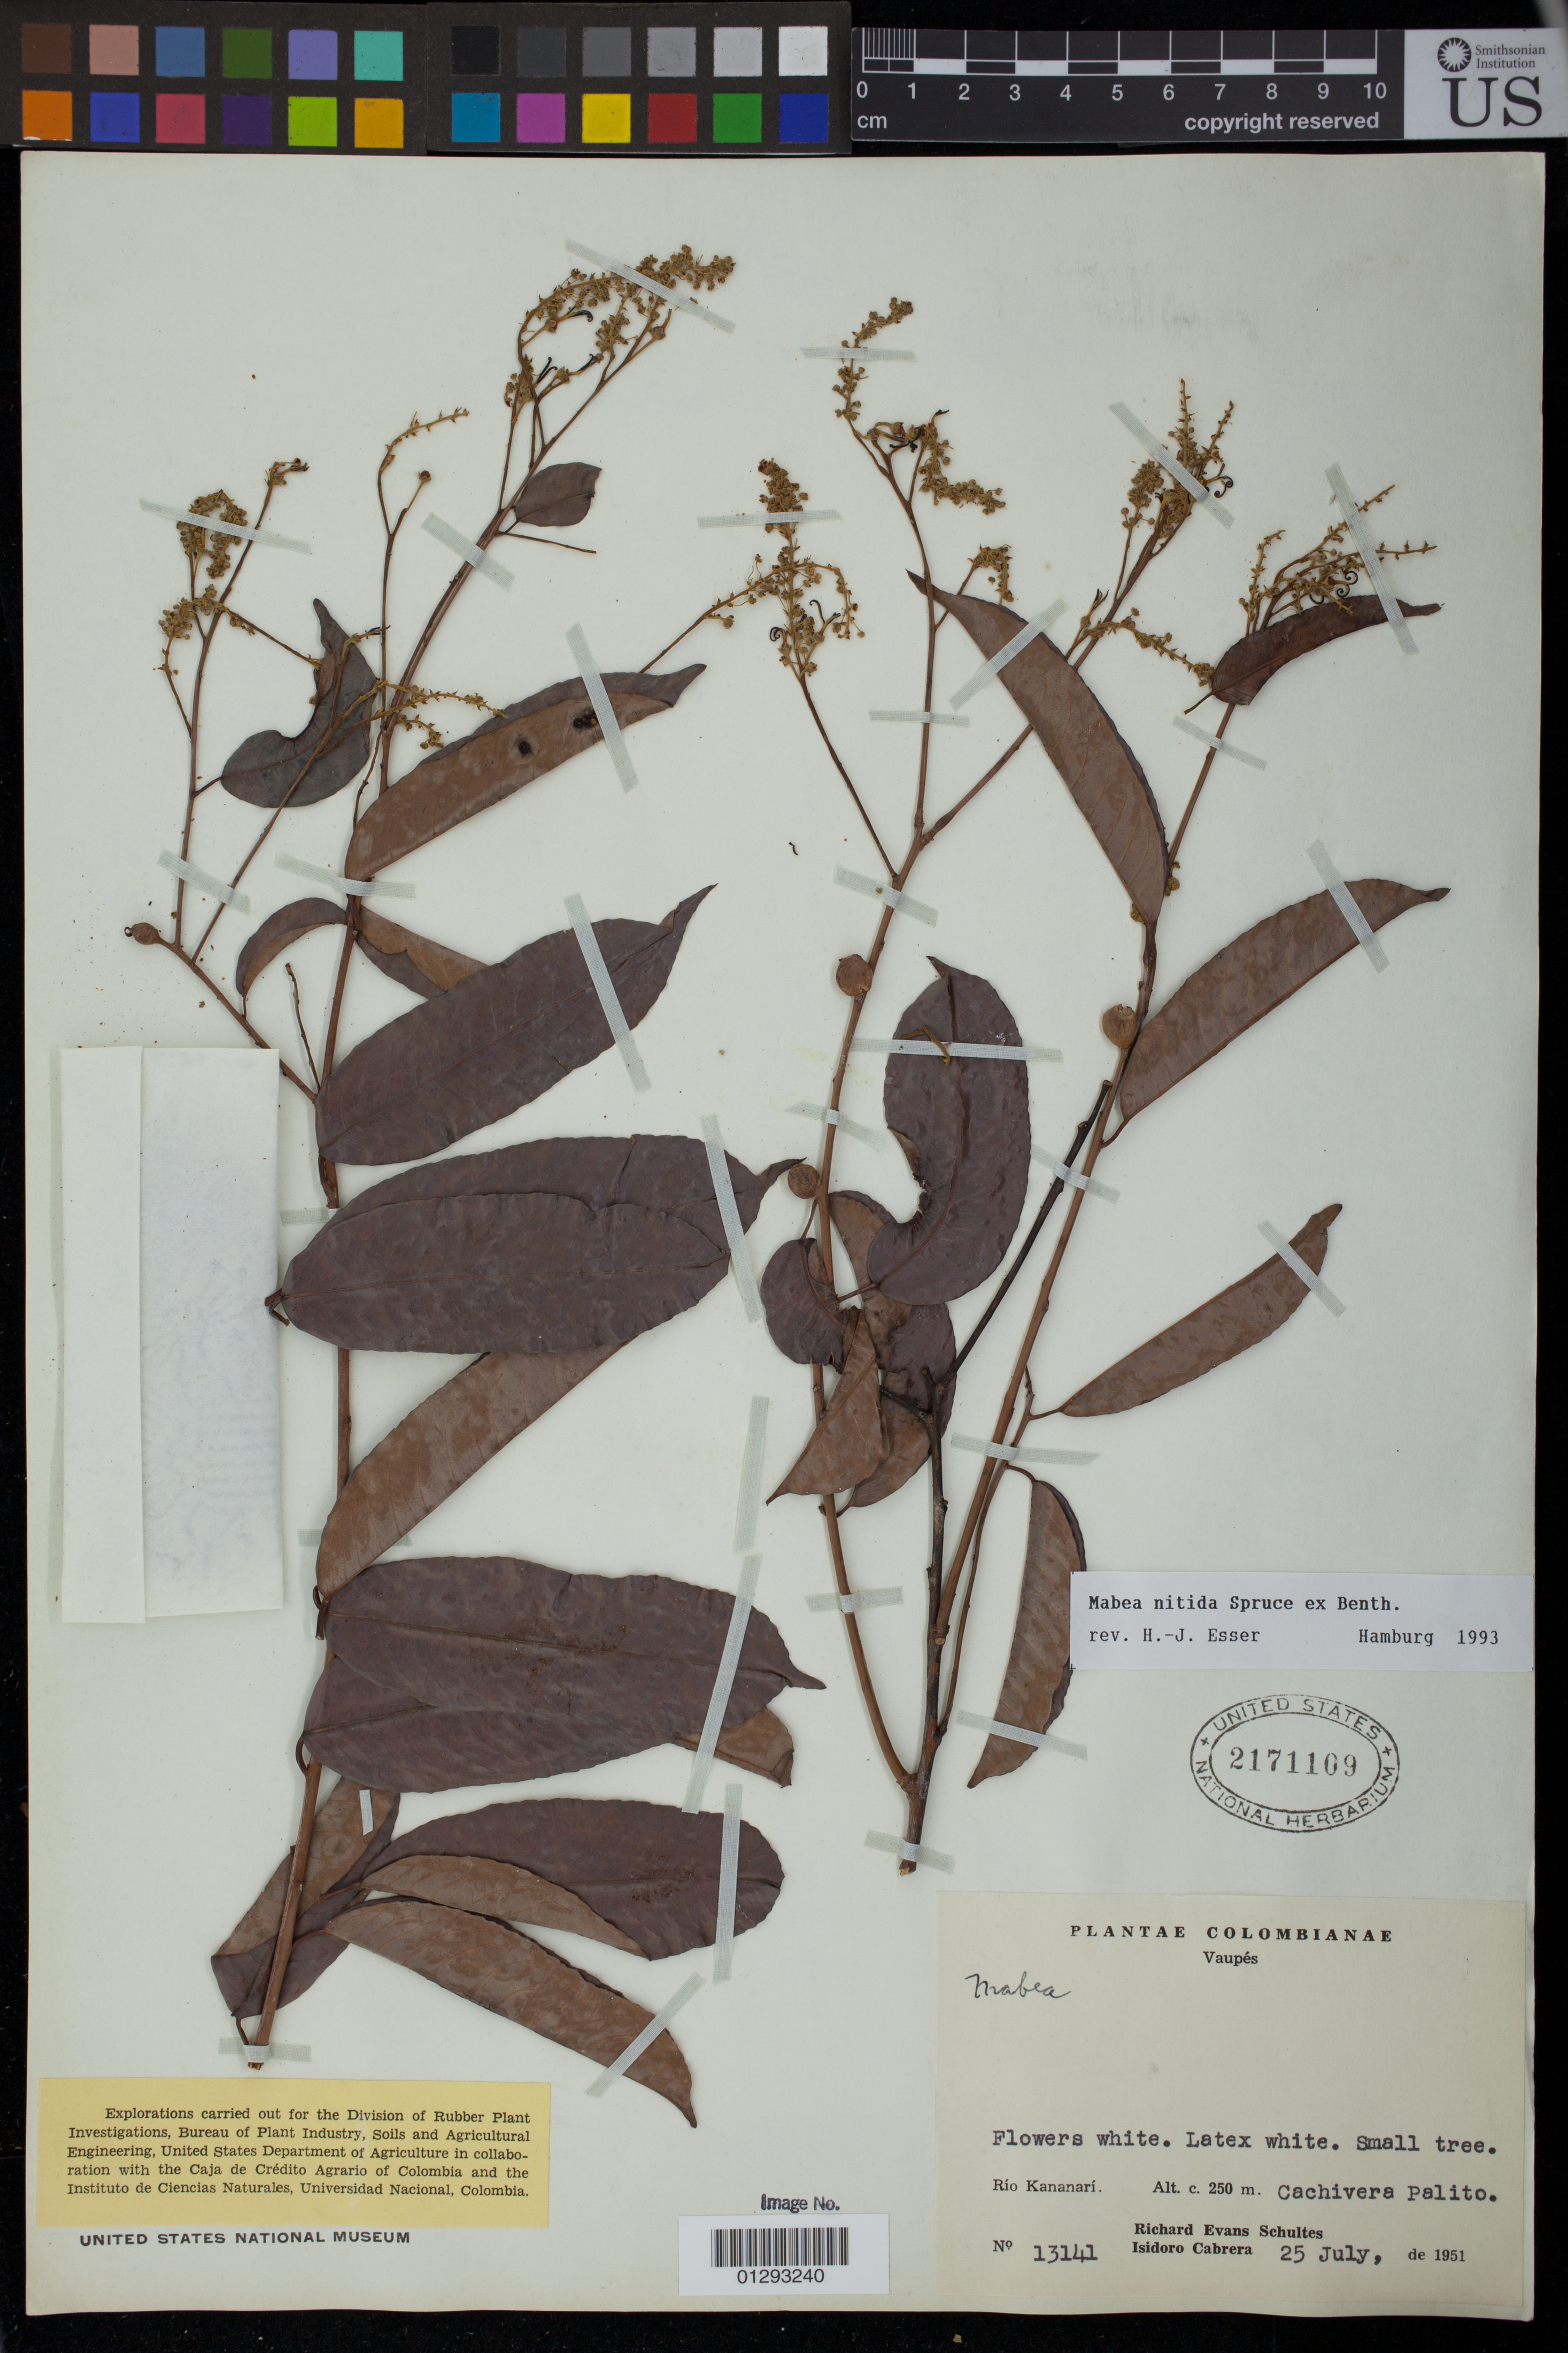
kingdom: Plantae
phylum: Tracheophyta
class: Magnoliopsida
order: Malpighiales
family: Euphorbiaceae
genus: Mabea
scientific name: Mabea nitida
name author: Spruce ex Benth.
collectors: R. E. Schultes & I. Cabrera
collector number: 13141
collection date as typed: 25 Jul 1951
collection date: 1951-07-25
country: Colombia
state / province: Vaupés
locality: Rio Kananari, Cachivera Palito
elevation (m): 250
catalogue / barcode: US 2171109